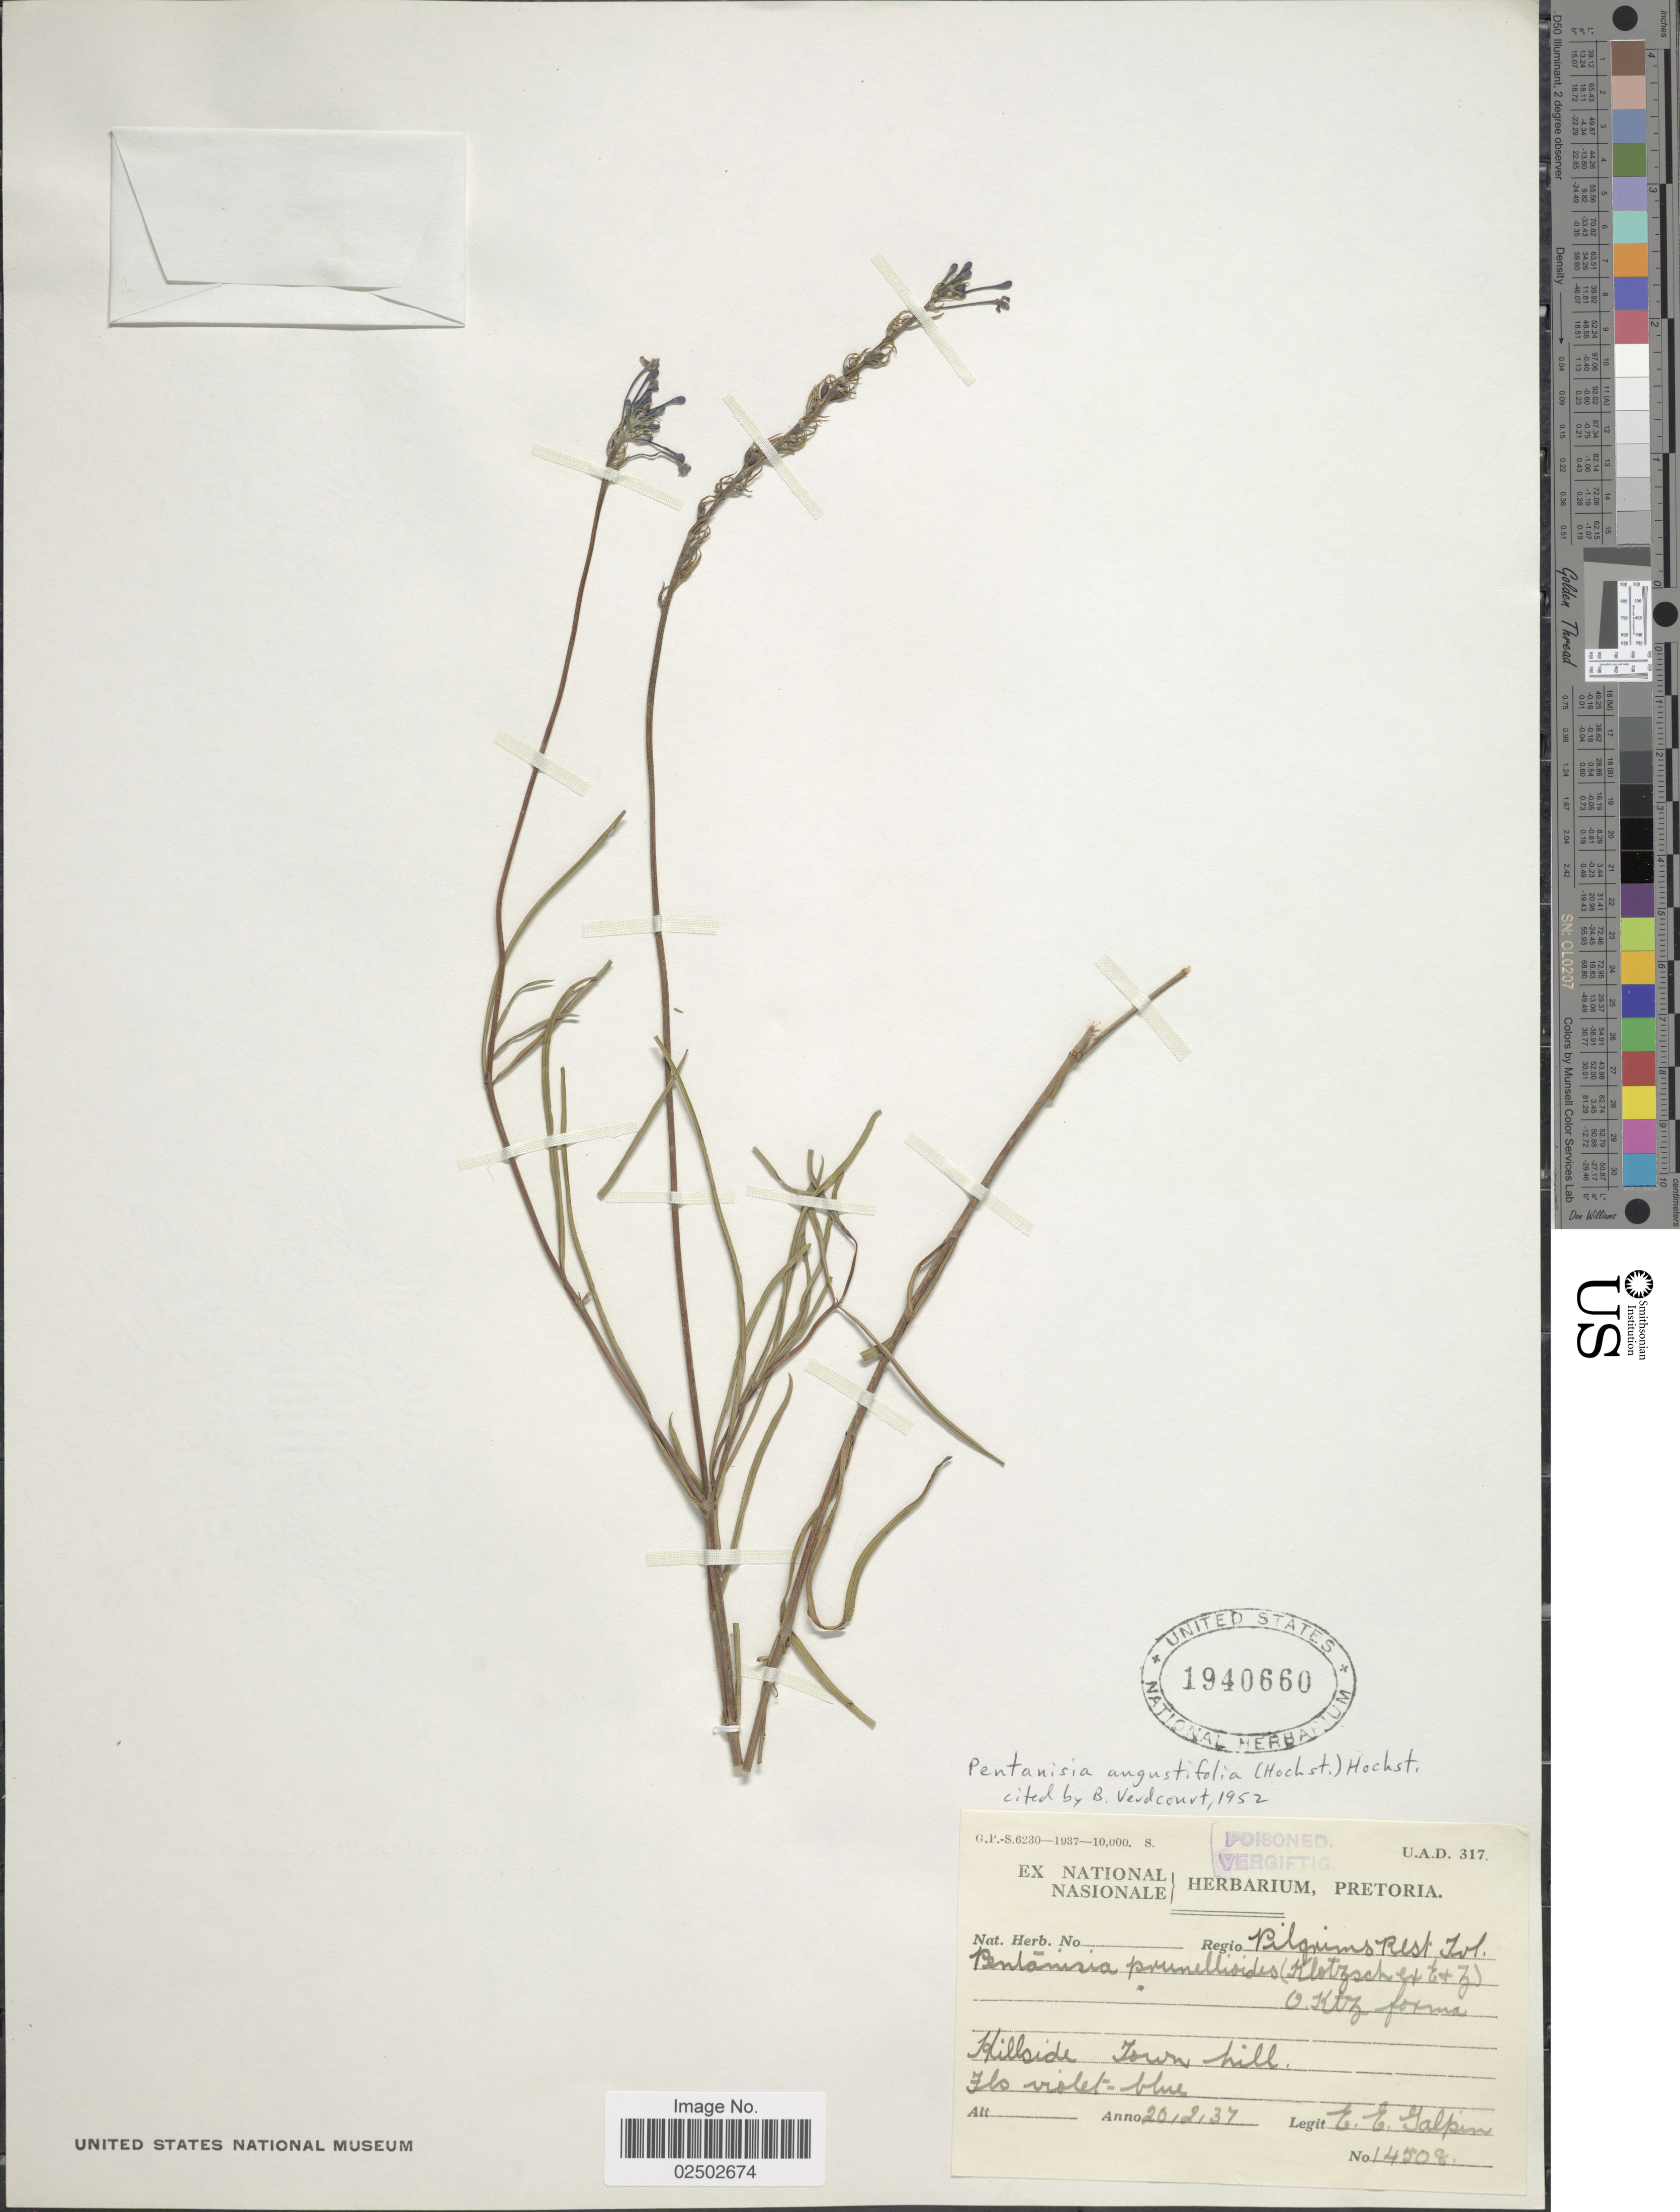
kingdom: Plantae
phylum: Tracheophyta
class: Magnoliopsida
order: Gentianales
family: Rubiaceae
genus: Pentanisia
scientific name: Pentanisia angustifolia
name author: (Hochst.) Hochst.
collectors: E. Galpin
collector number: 14508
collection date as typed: Transcribed d/m/y: 20/2/37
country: South Africa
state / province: Mpumalanga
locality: Regio Pilgrims Rest Tvl. Hillside Town hill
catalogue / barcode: US 1940660